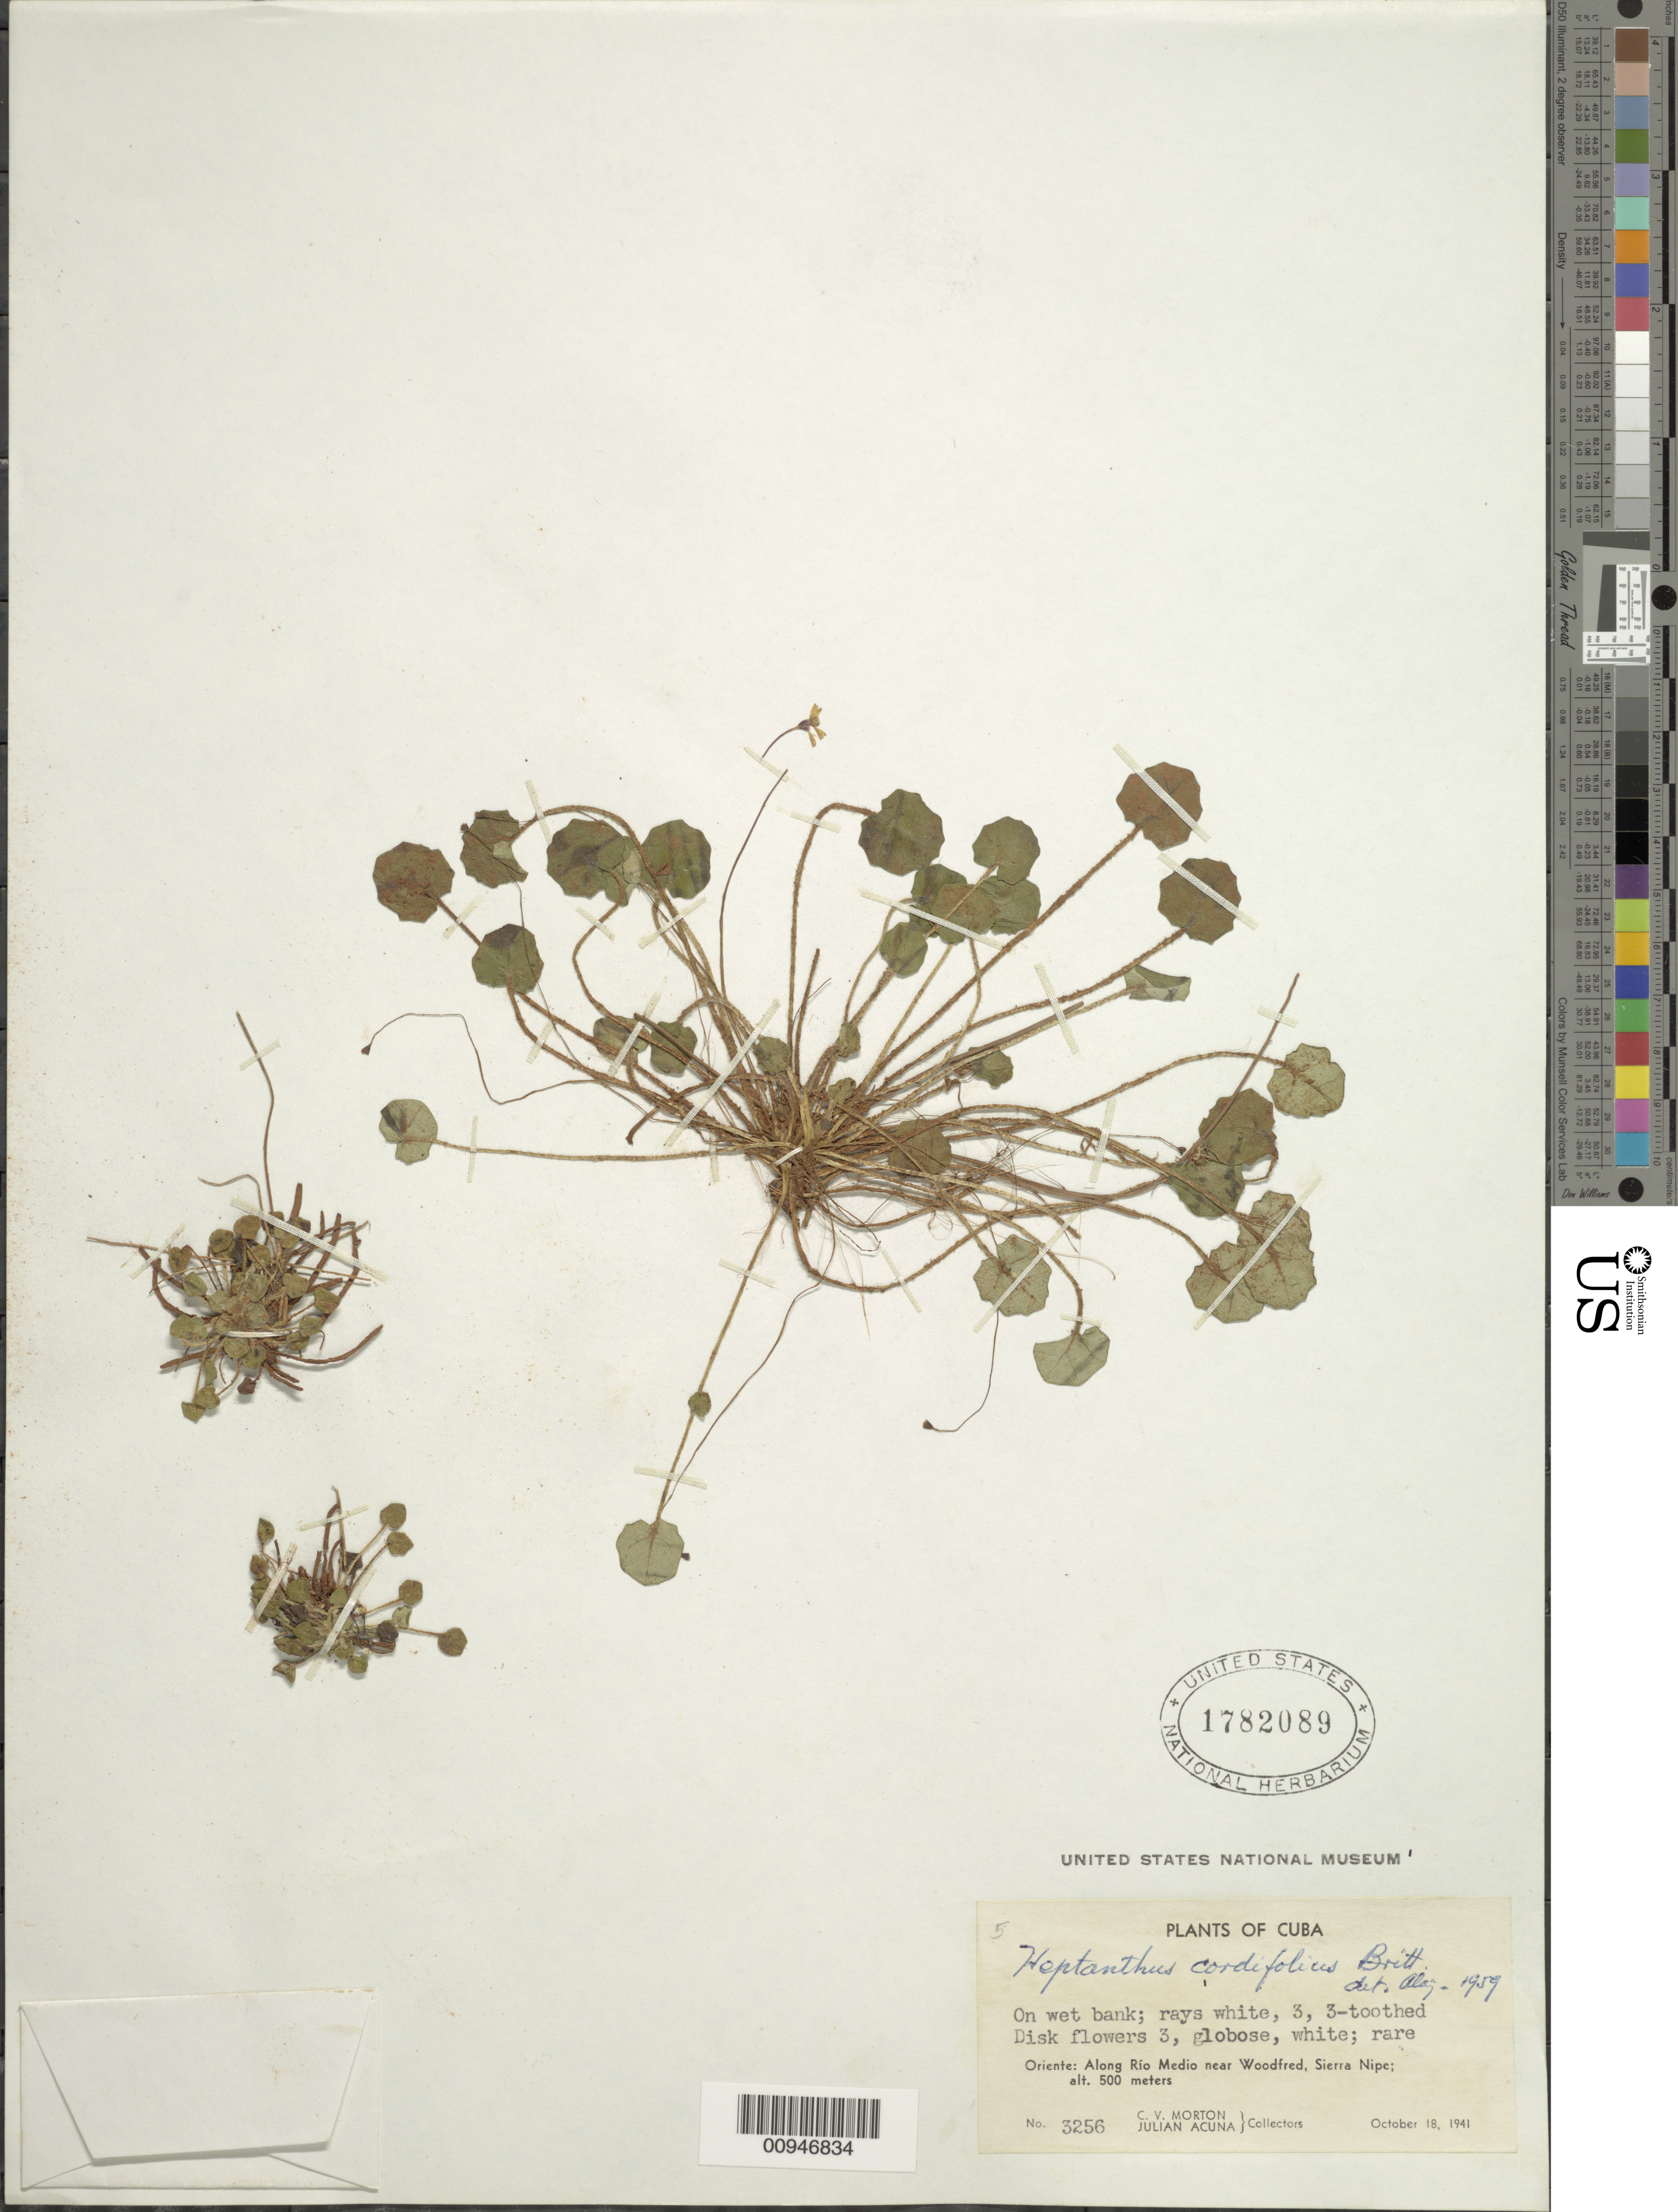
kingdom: Plantae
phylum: Tracheophyta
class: Magnoliopsida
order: Asterales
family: Asteraceae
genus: Heptanthus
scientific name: Heptanthus cordifolius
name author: Britton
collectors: C. V. Morton & J. Acuña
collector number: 3256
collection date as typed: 18 Oct 1941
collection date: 1941-10-18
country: Cuba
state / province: Holguín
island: Cuba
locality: Along Río Medio near Woodfred, Sierra Nipé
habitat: On wet bank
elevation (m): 500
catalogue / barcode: US 1782089